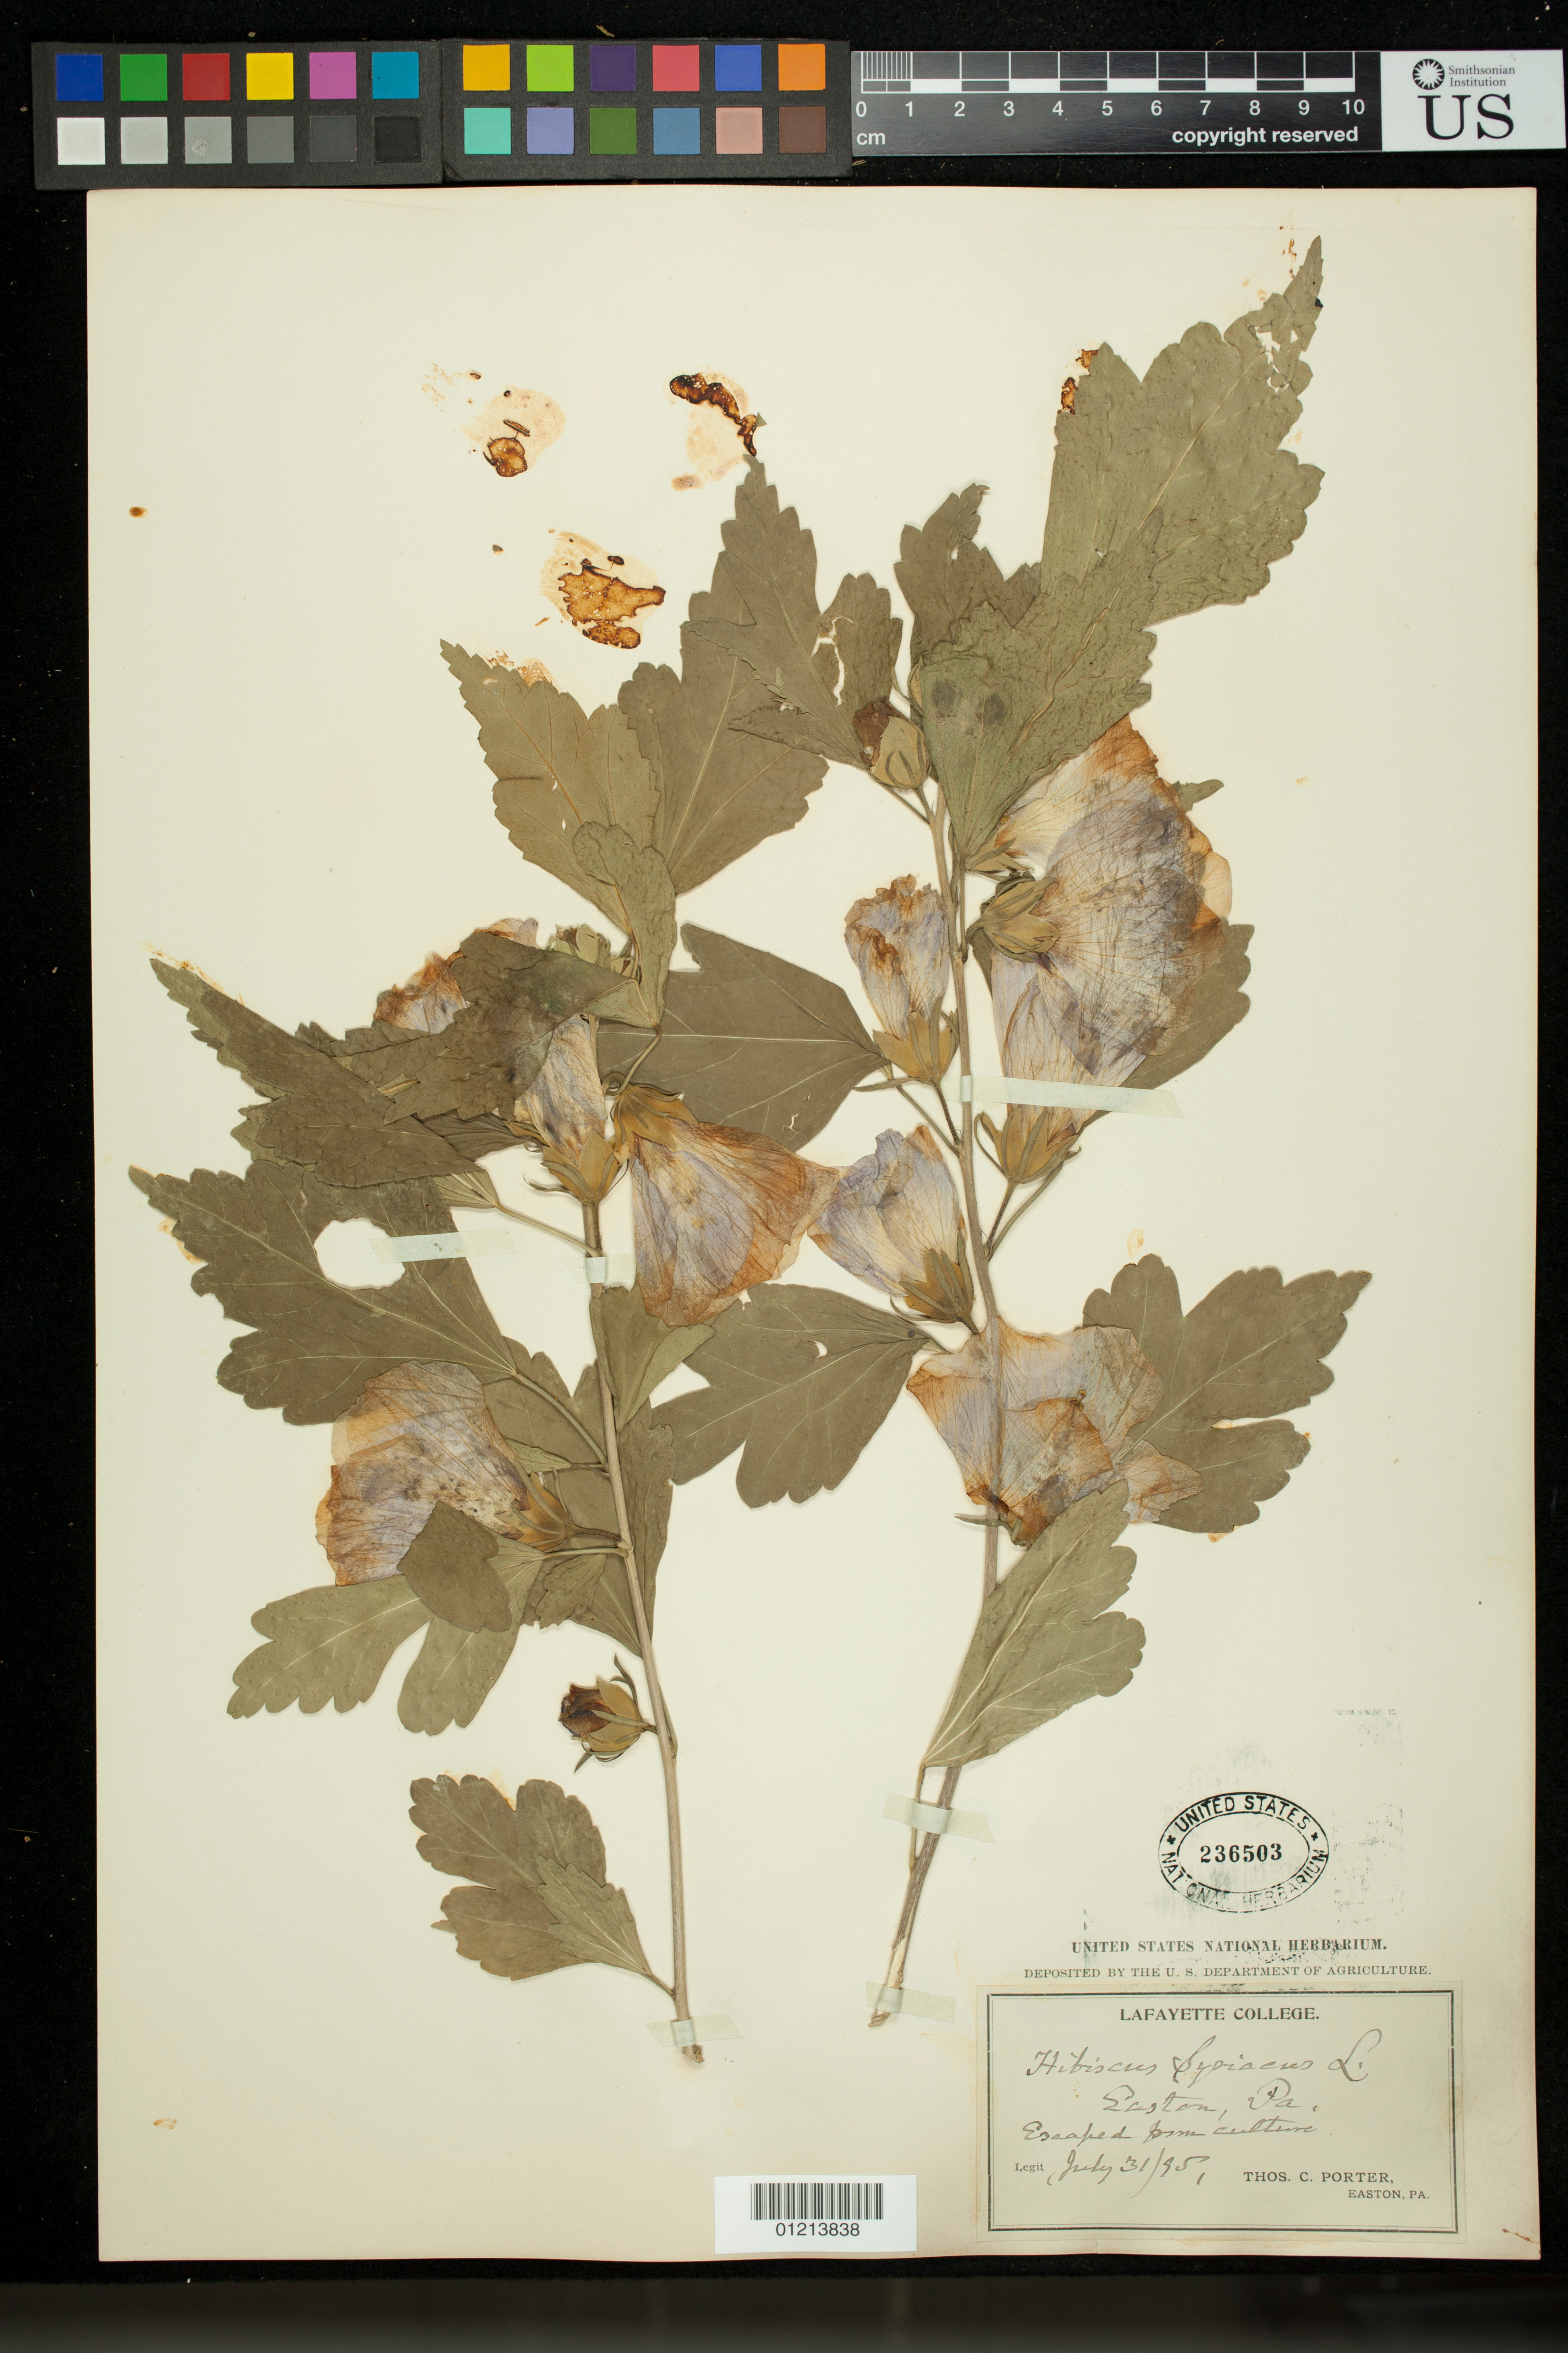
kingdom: Plantae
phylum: Tracheophyta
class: Magnoliopsida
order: Malvales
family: Malvaceae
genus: Hibiscus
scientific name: Hibiscus syriacus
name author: L.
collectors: T. C. Porter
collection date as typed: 31 Jul 1895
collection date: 1895-07-31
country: United States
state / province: Pennsylvania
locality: Easton, Pa.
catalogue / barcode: US 236503